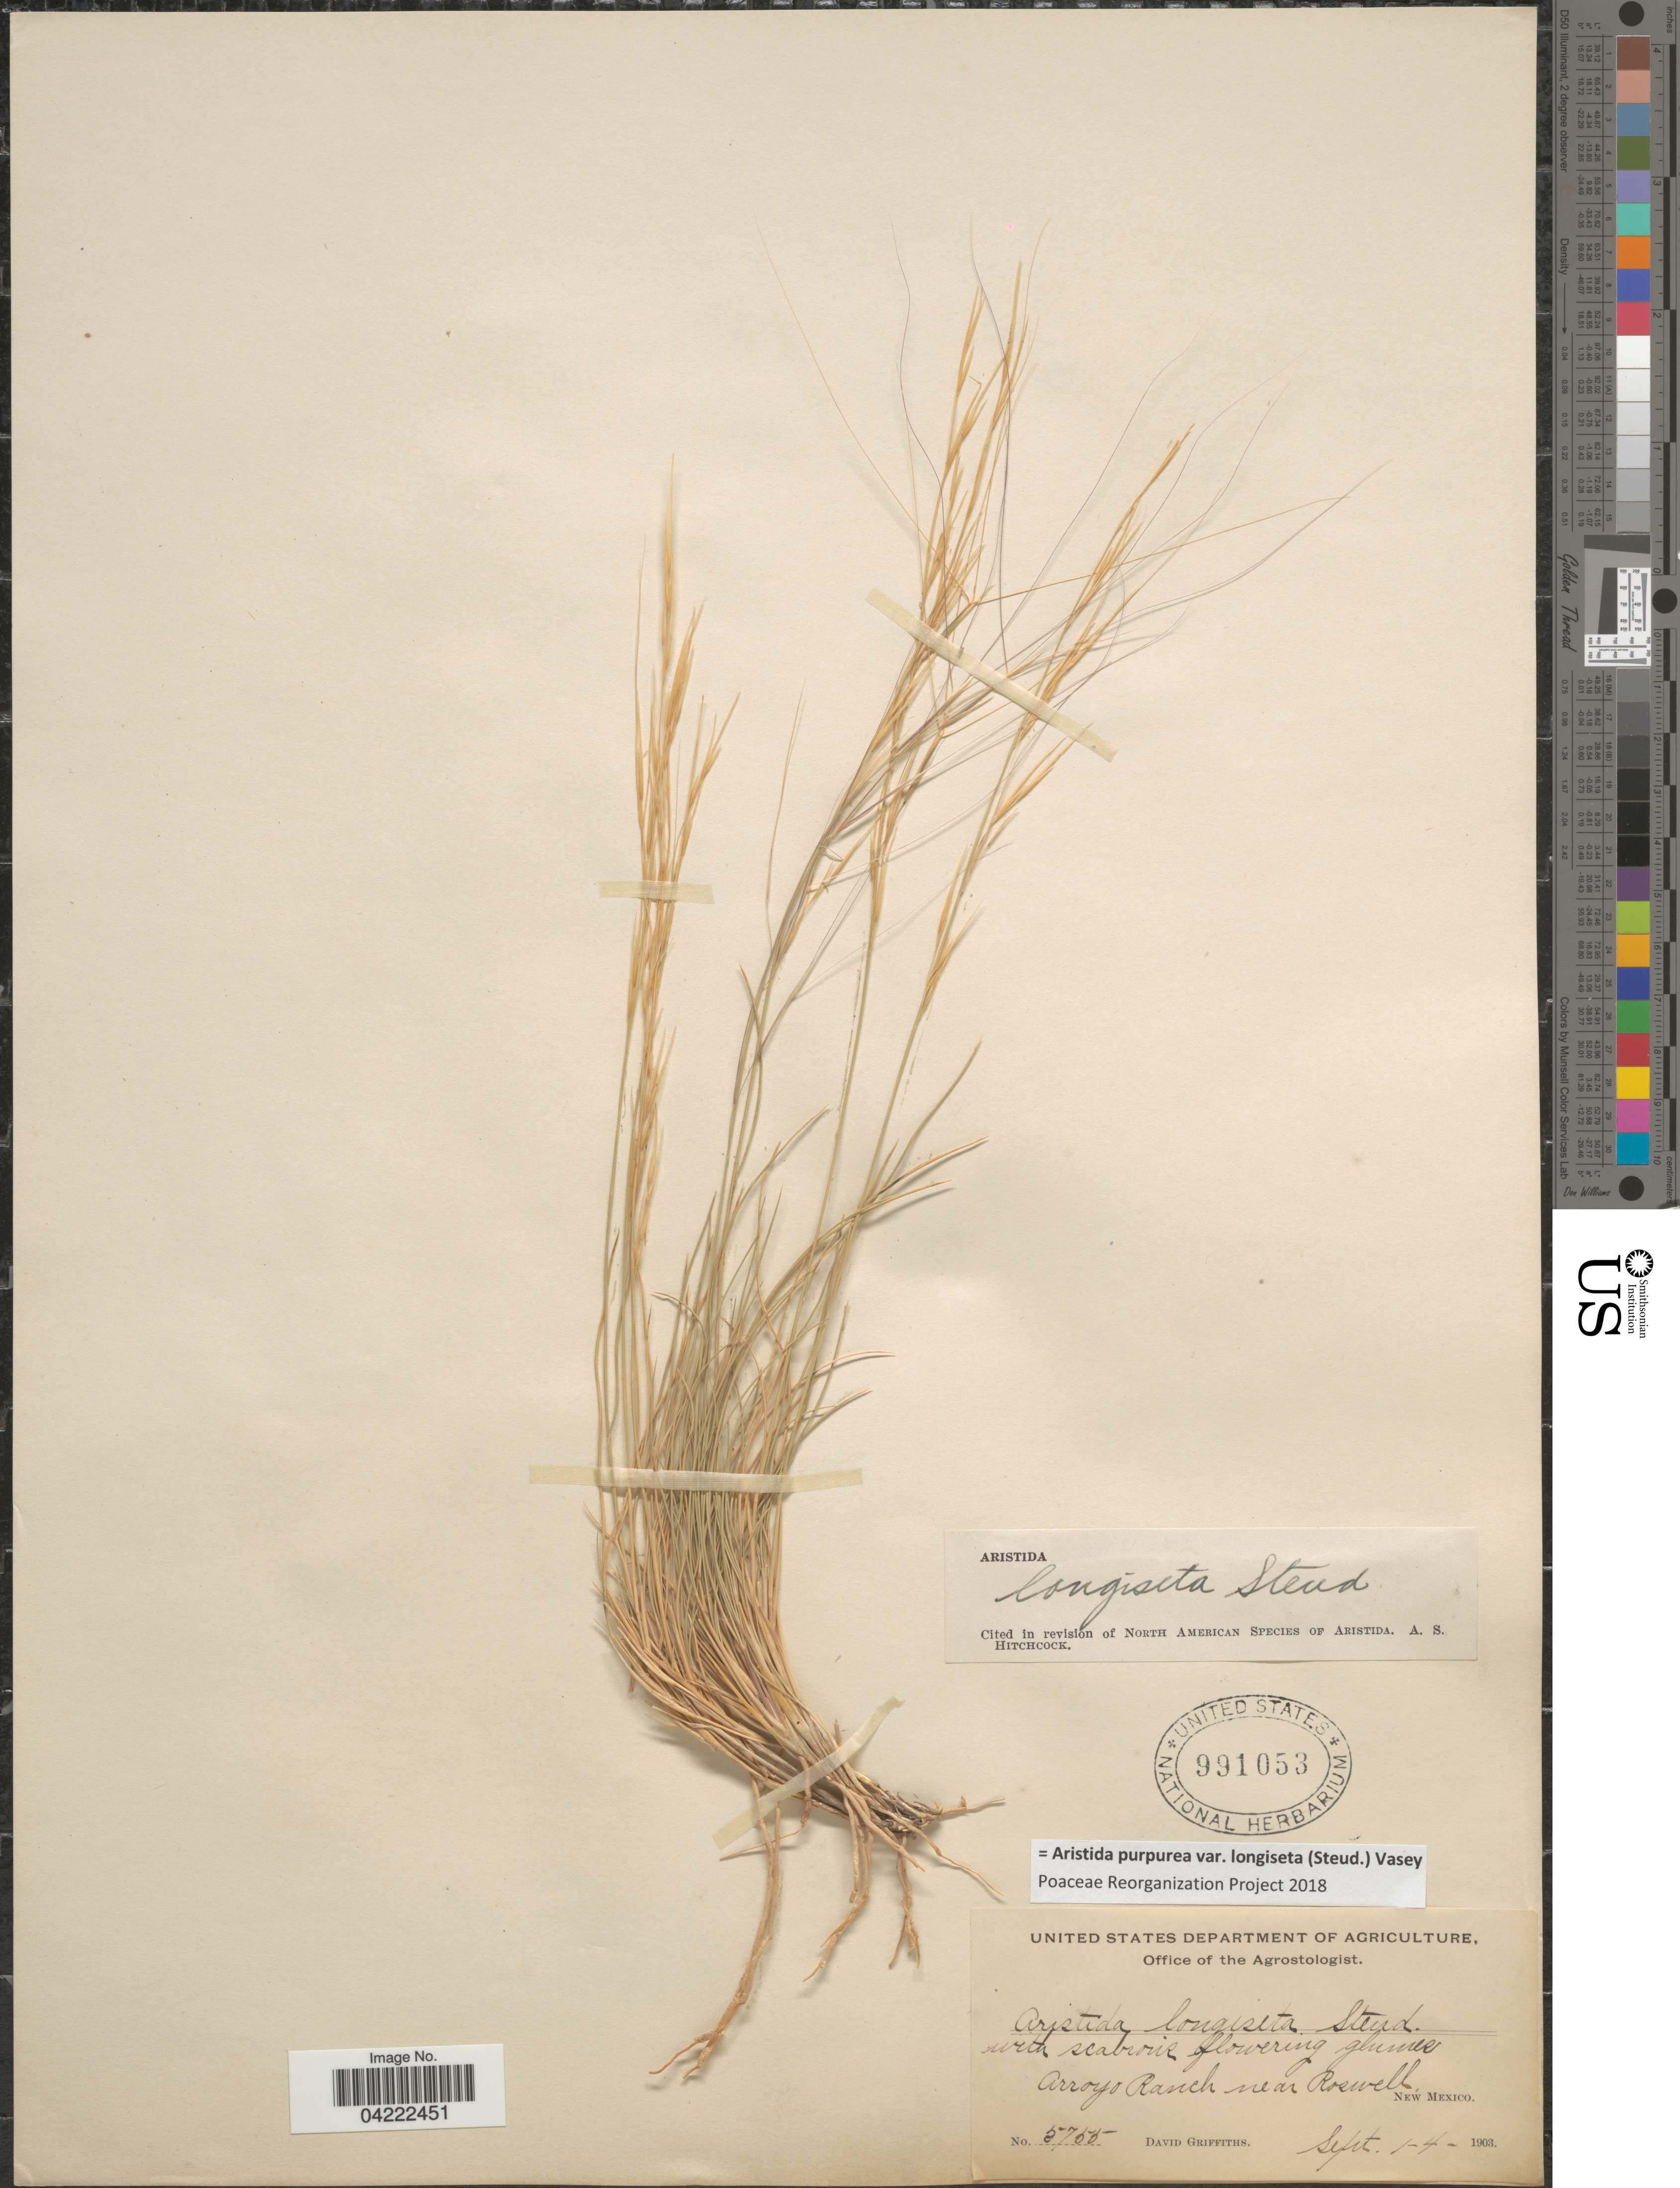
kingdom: Plantae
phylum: Tracheophyta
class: Liliopsida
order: Poales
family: Poaceae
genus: Aristida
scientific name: Aristida purpurea var. longiseta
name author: (Steud.) Vasey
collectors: D. Griffiths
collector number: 5755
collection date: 1903-09-01/1903-09-04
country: United States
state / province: New Mexico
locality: Arroyo Ranch near Roswell.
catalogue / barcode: US 991053